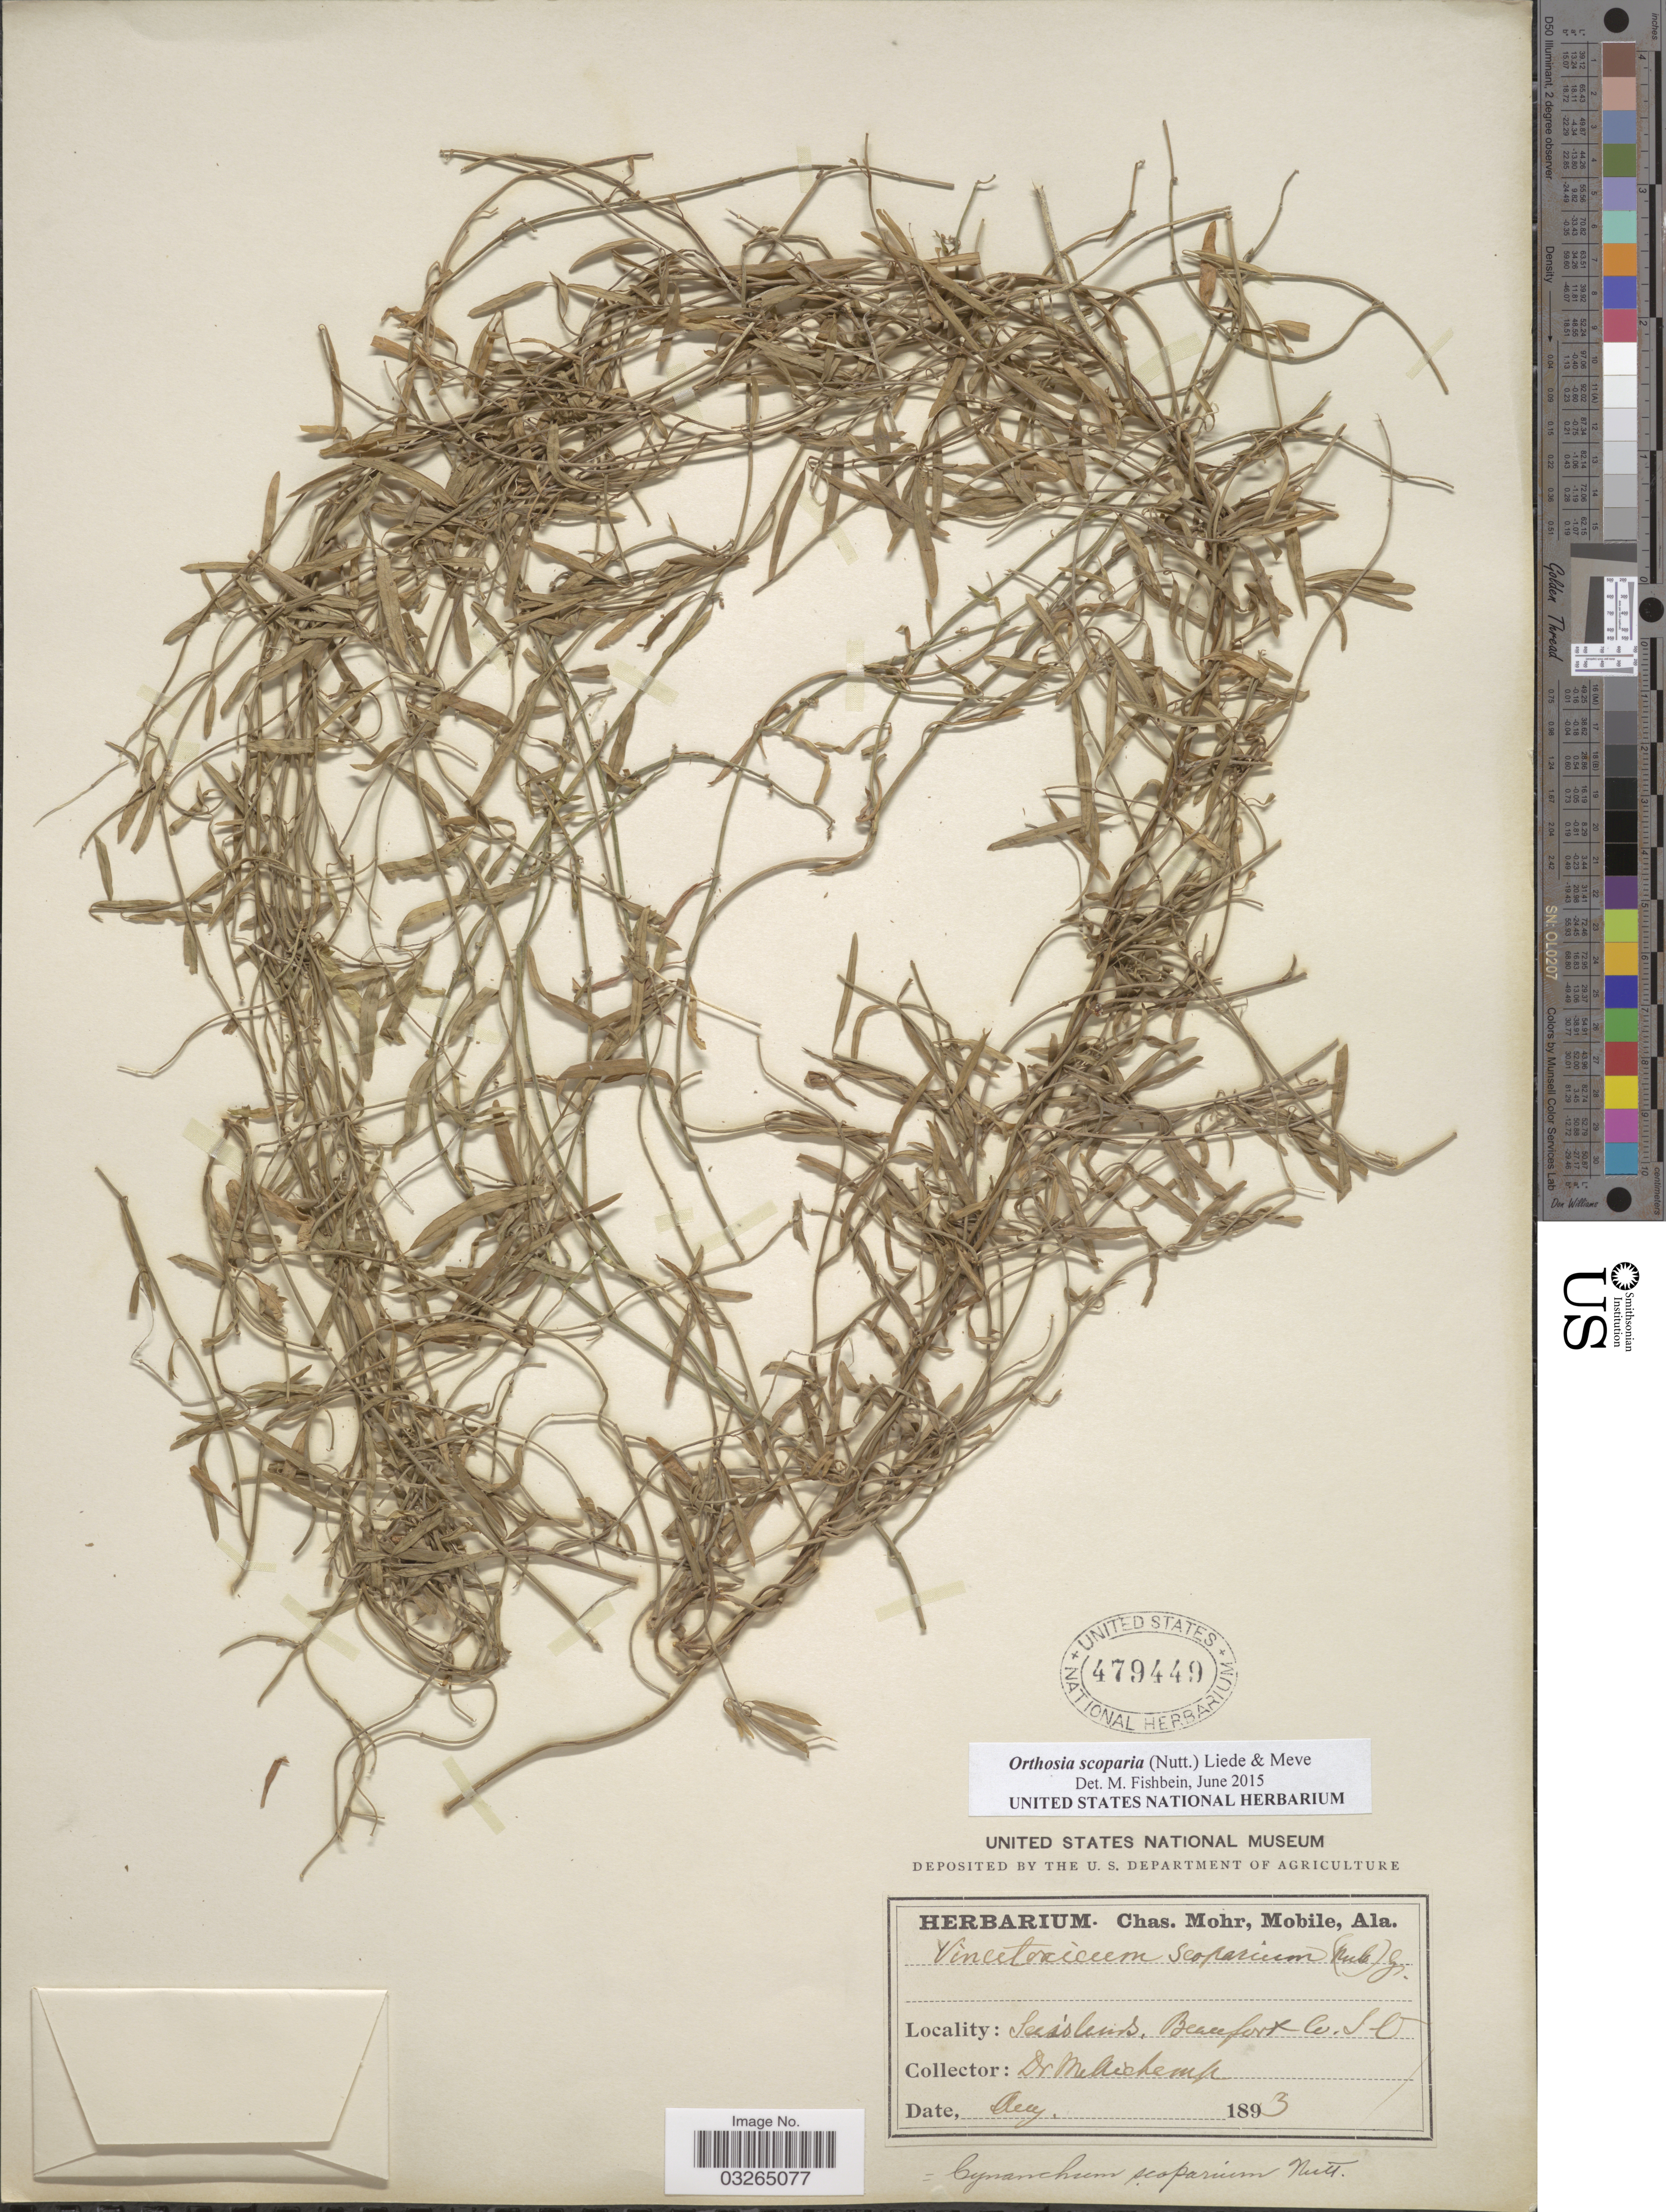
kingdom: Plantae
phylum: Tracheophyta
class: Magnoliopsida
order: Gentianales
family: Apocynaceae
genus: Orthosia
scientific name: Orthosia scoparia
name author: (Nutt.) Liede & Meve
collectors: McKichemp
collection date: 1893-08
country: United States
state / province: South Carolina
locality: Sea islands. Beaufort Co. S. C.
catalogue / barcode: US 479449